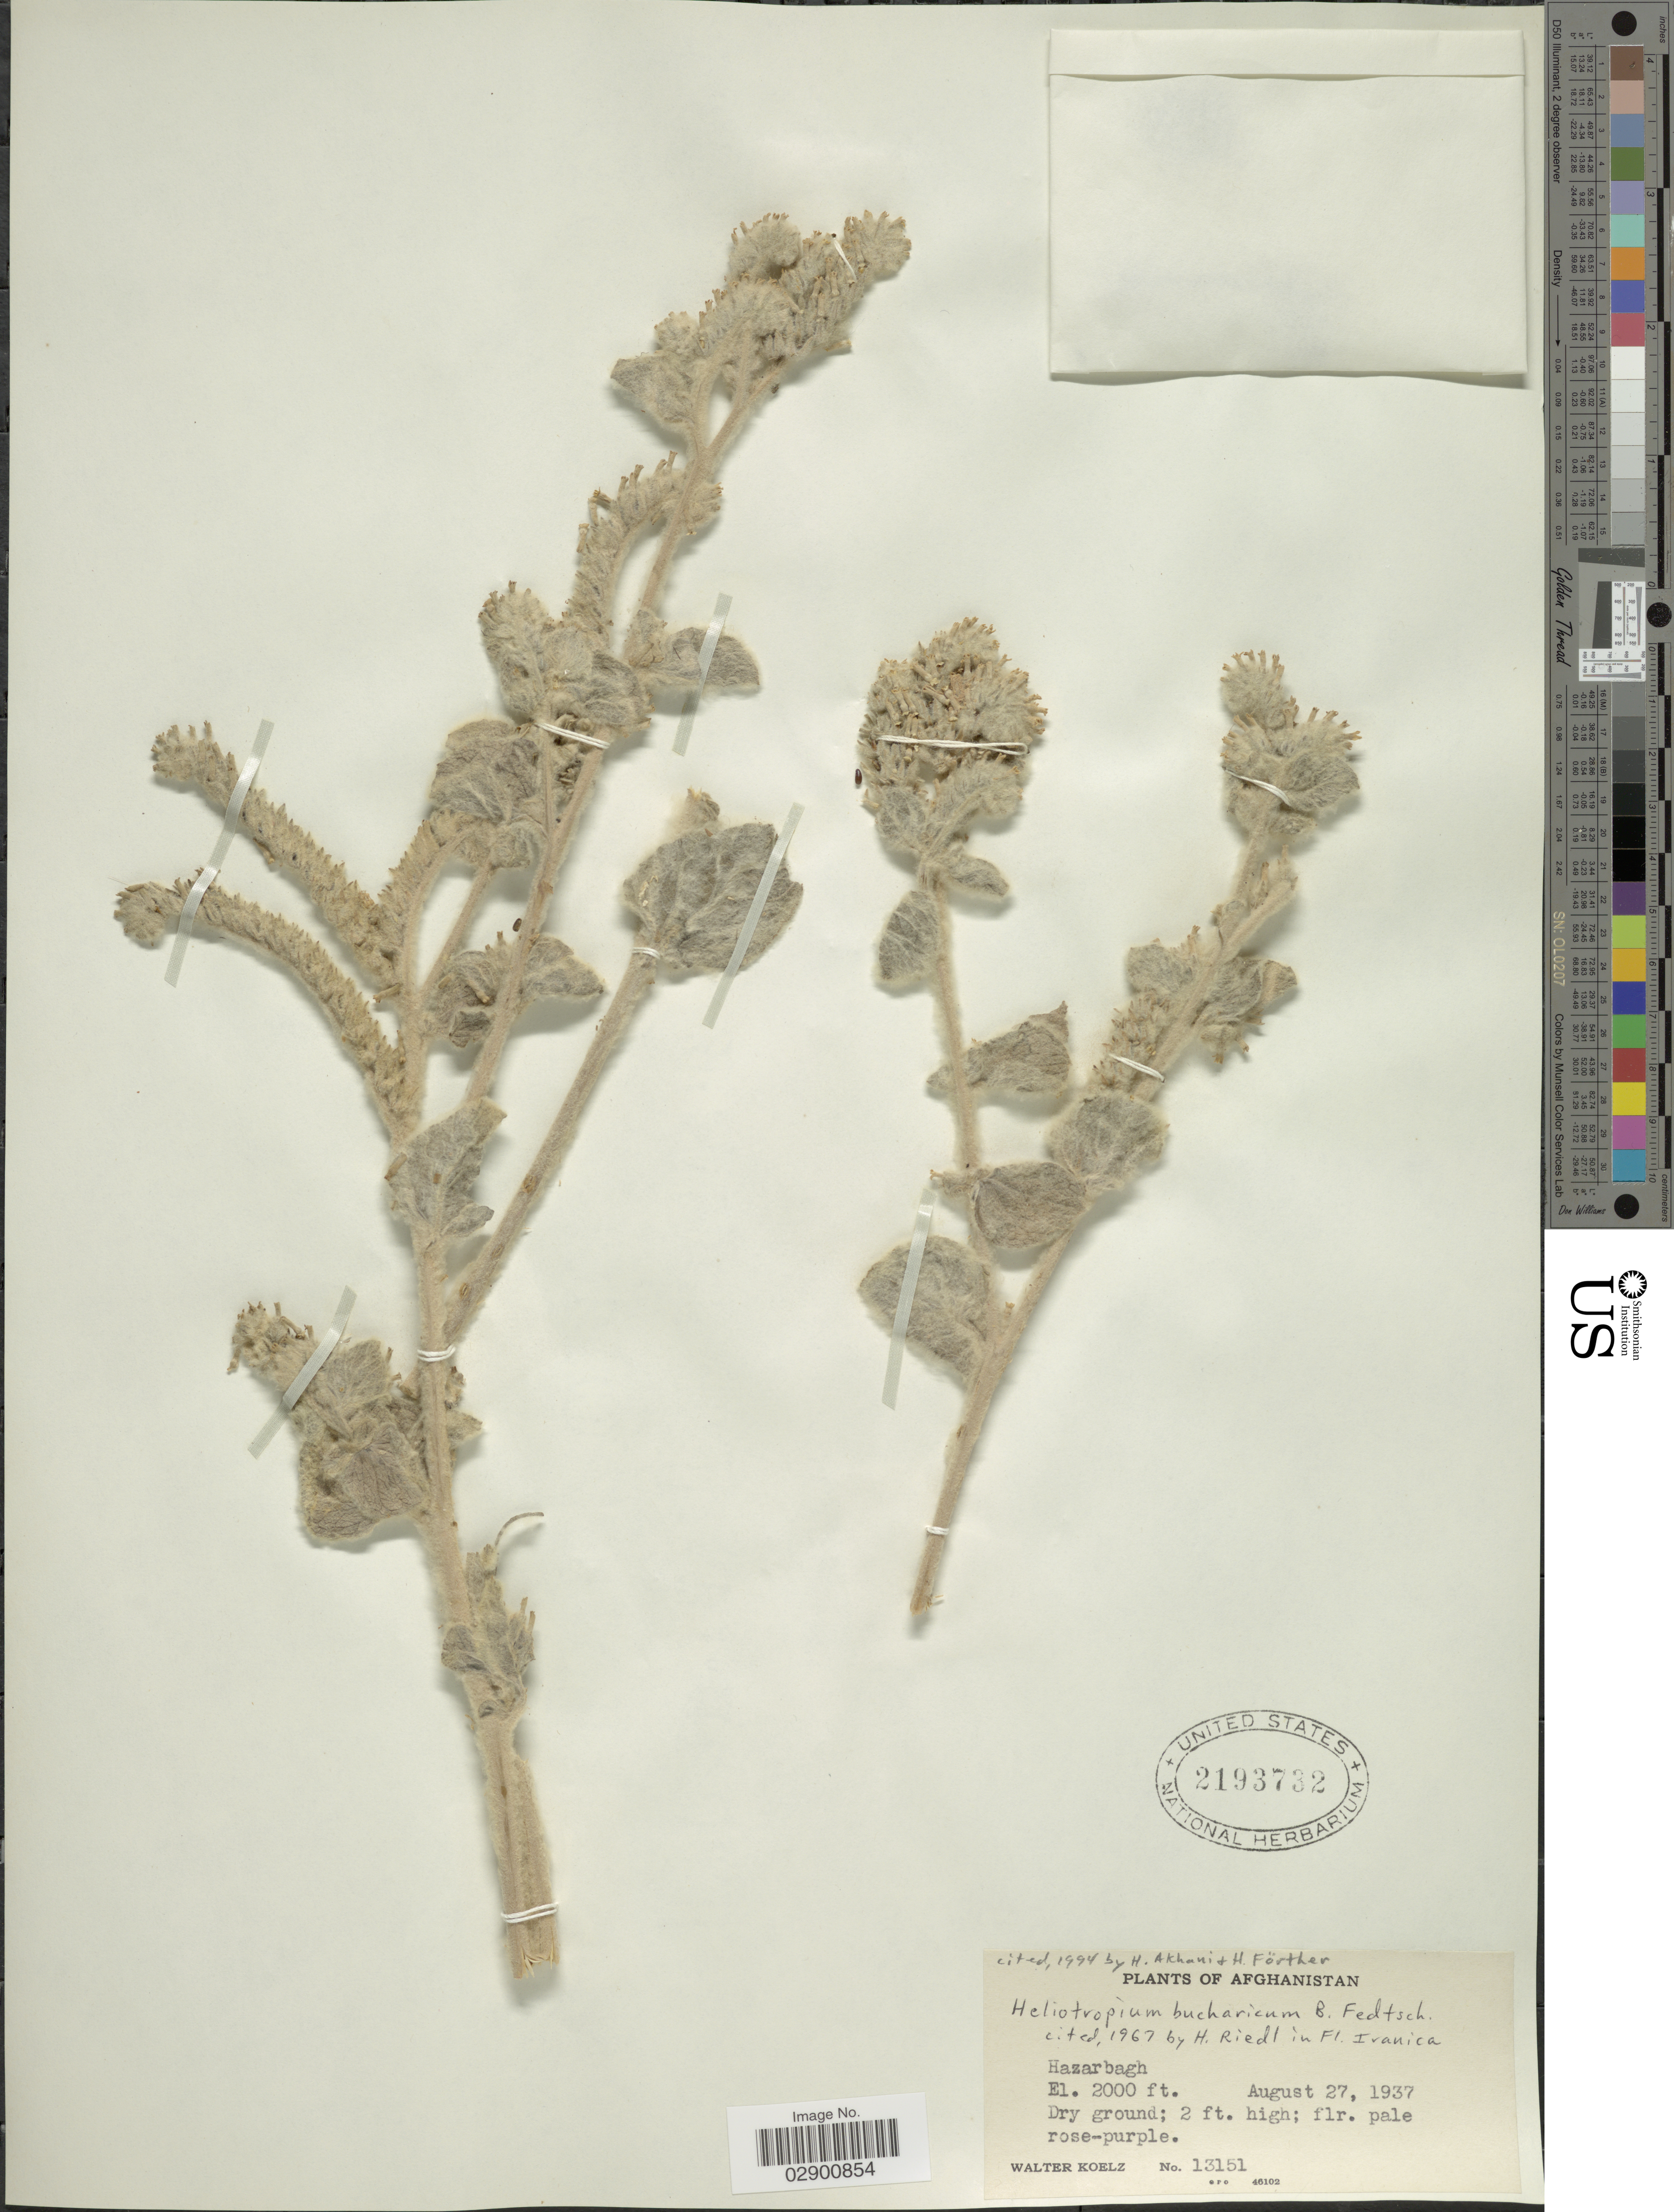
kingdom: Plantae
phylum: Tracheophyta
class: Magnoliopsida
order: Boraginales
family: Heliotropiaceae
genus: Heliotropium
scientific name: Heliotropium bucharicum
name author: B. Fedtsch.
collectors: W. N. Koelz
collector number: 13151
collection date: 1937-08-27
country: Afghanistan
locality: Hazarbagh.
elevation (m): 610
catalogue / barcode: US 2193732